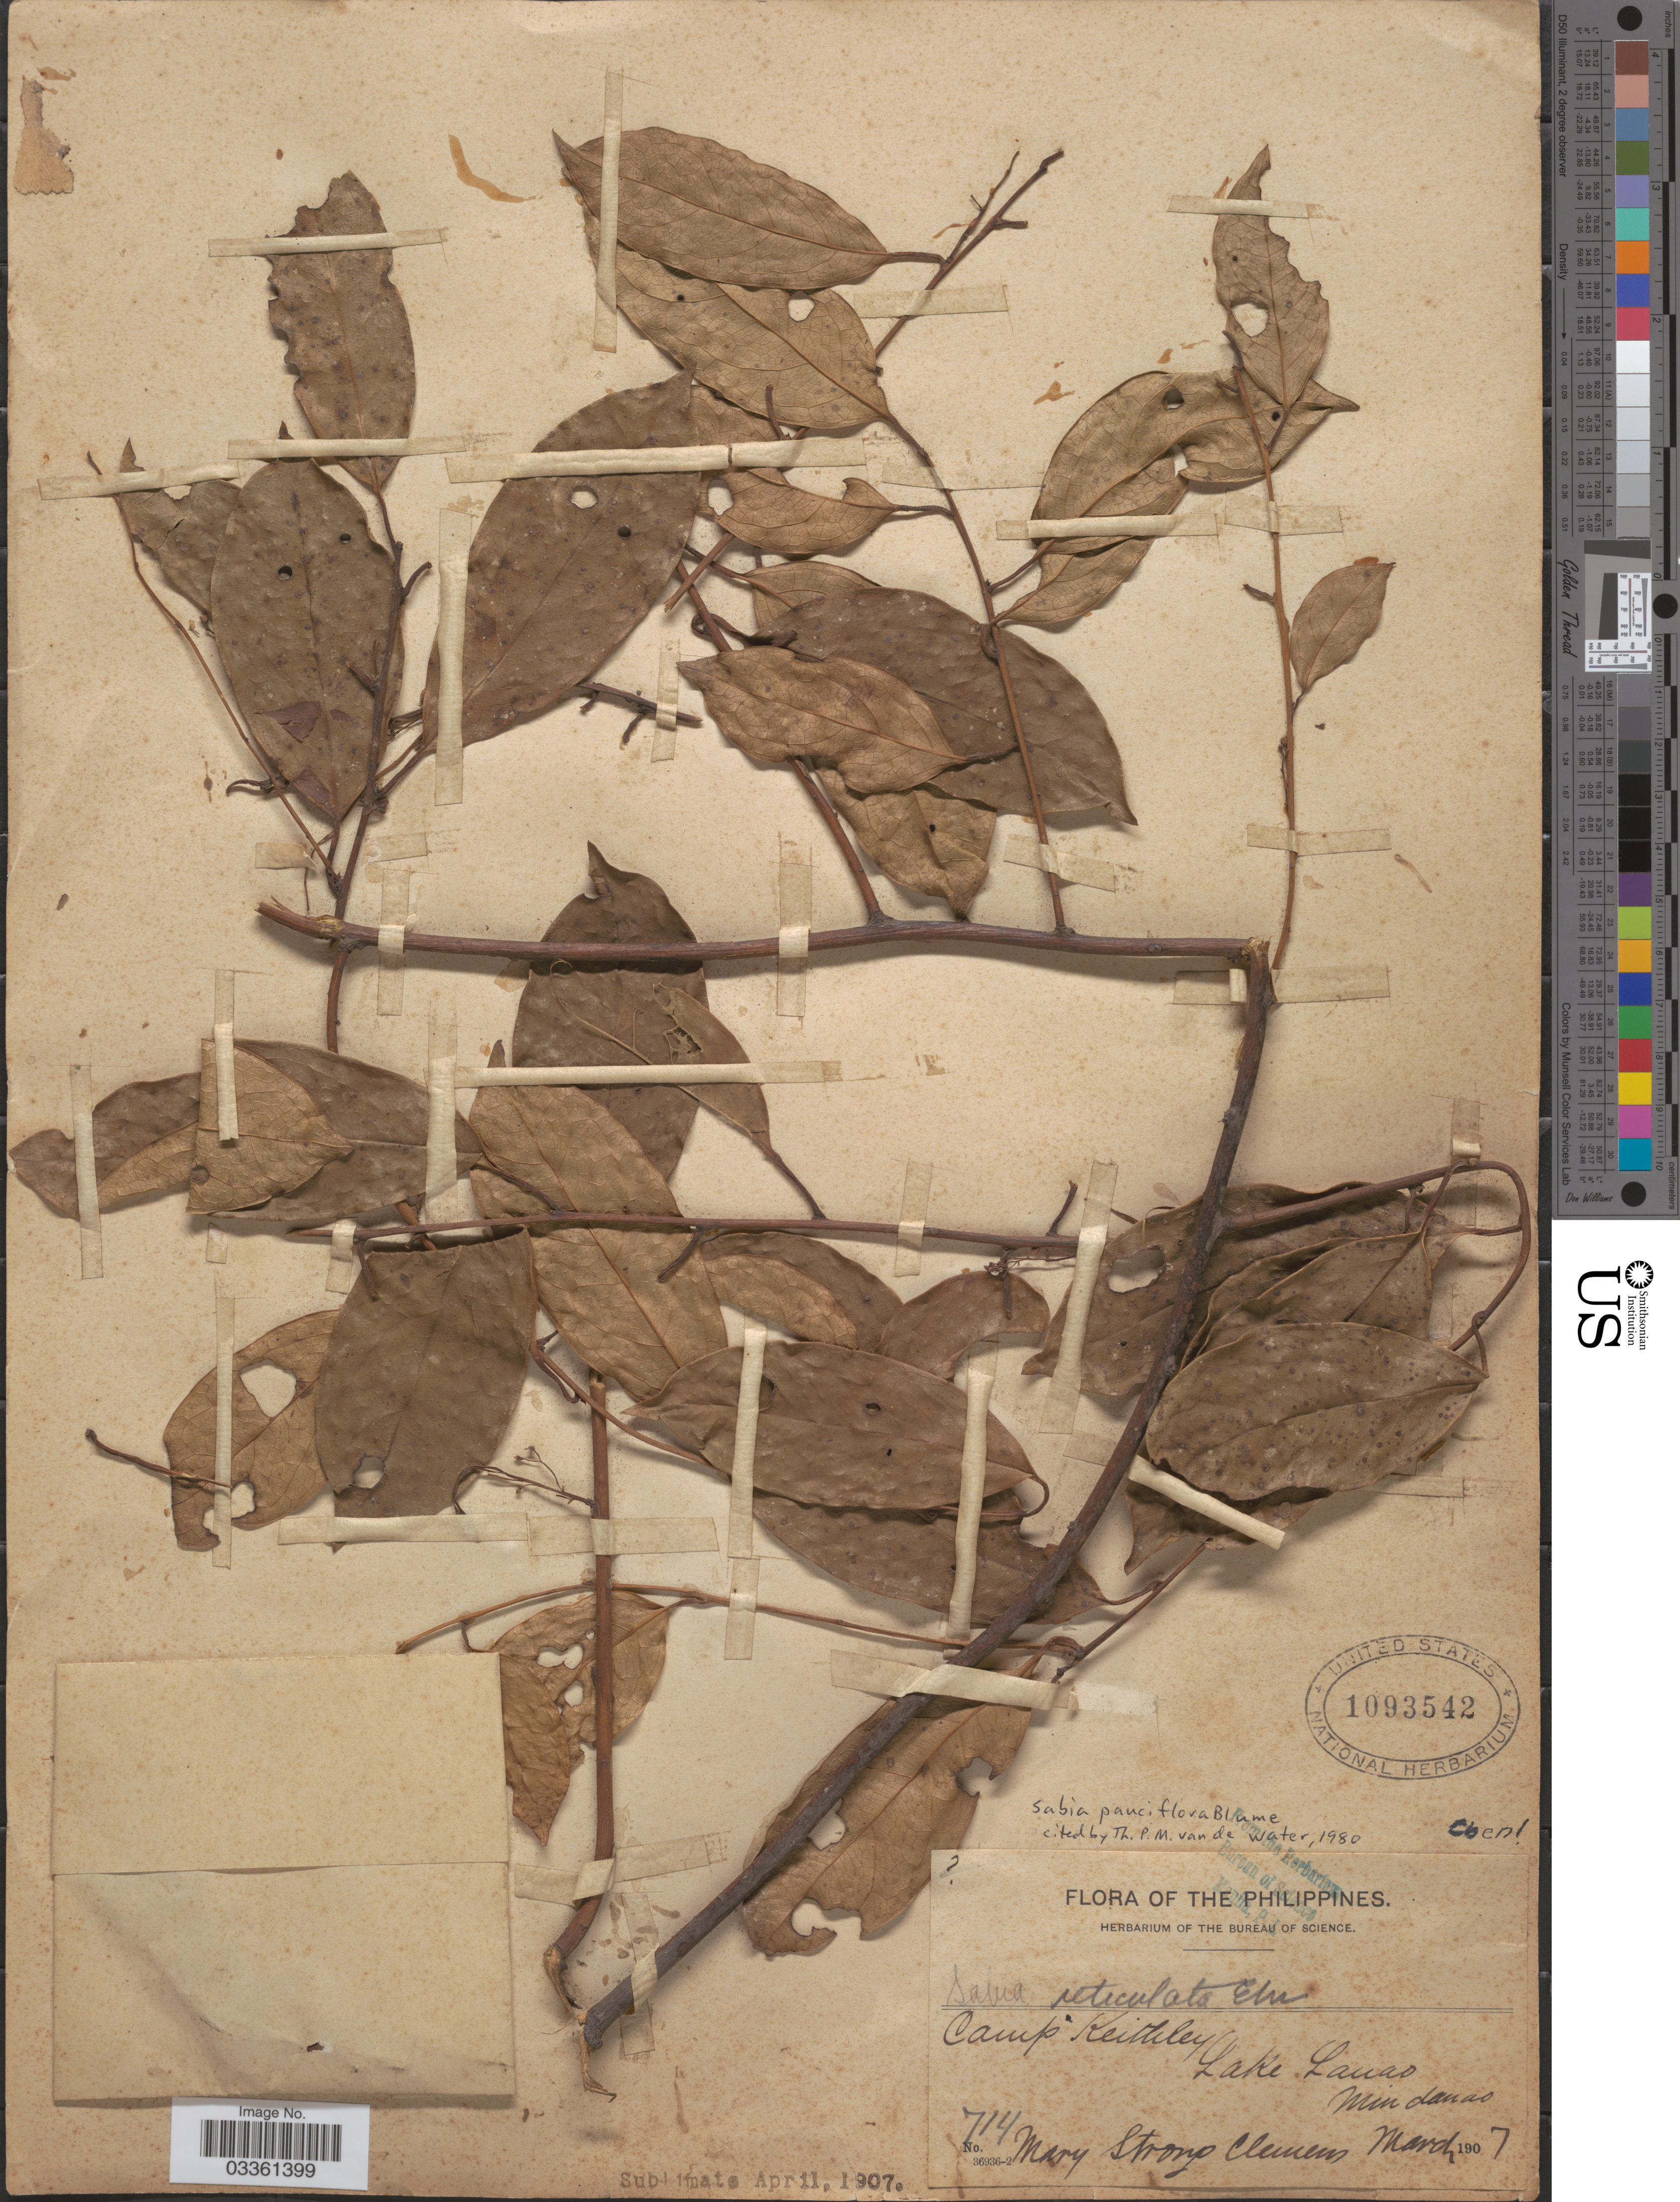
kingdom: Plantae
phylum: Tracheophyta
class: Magnoliopsida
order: Proteales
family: Sabiaceae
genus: Sabia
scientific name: Sabia pauciflora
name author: Blume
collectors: M. S. Clemens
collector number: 714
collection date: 1907-03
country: Philippines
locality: Camp Keithley, Lake Lanao, Mindanao.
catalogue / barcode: US 1093542